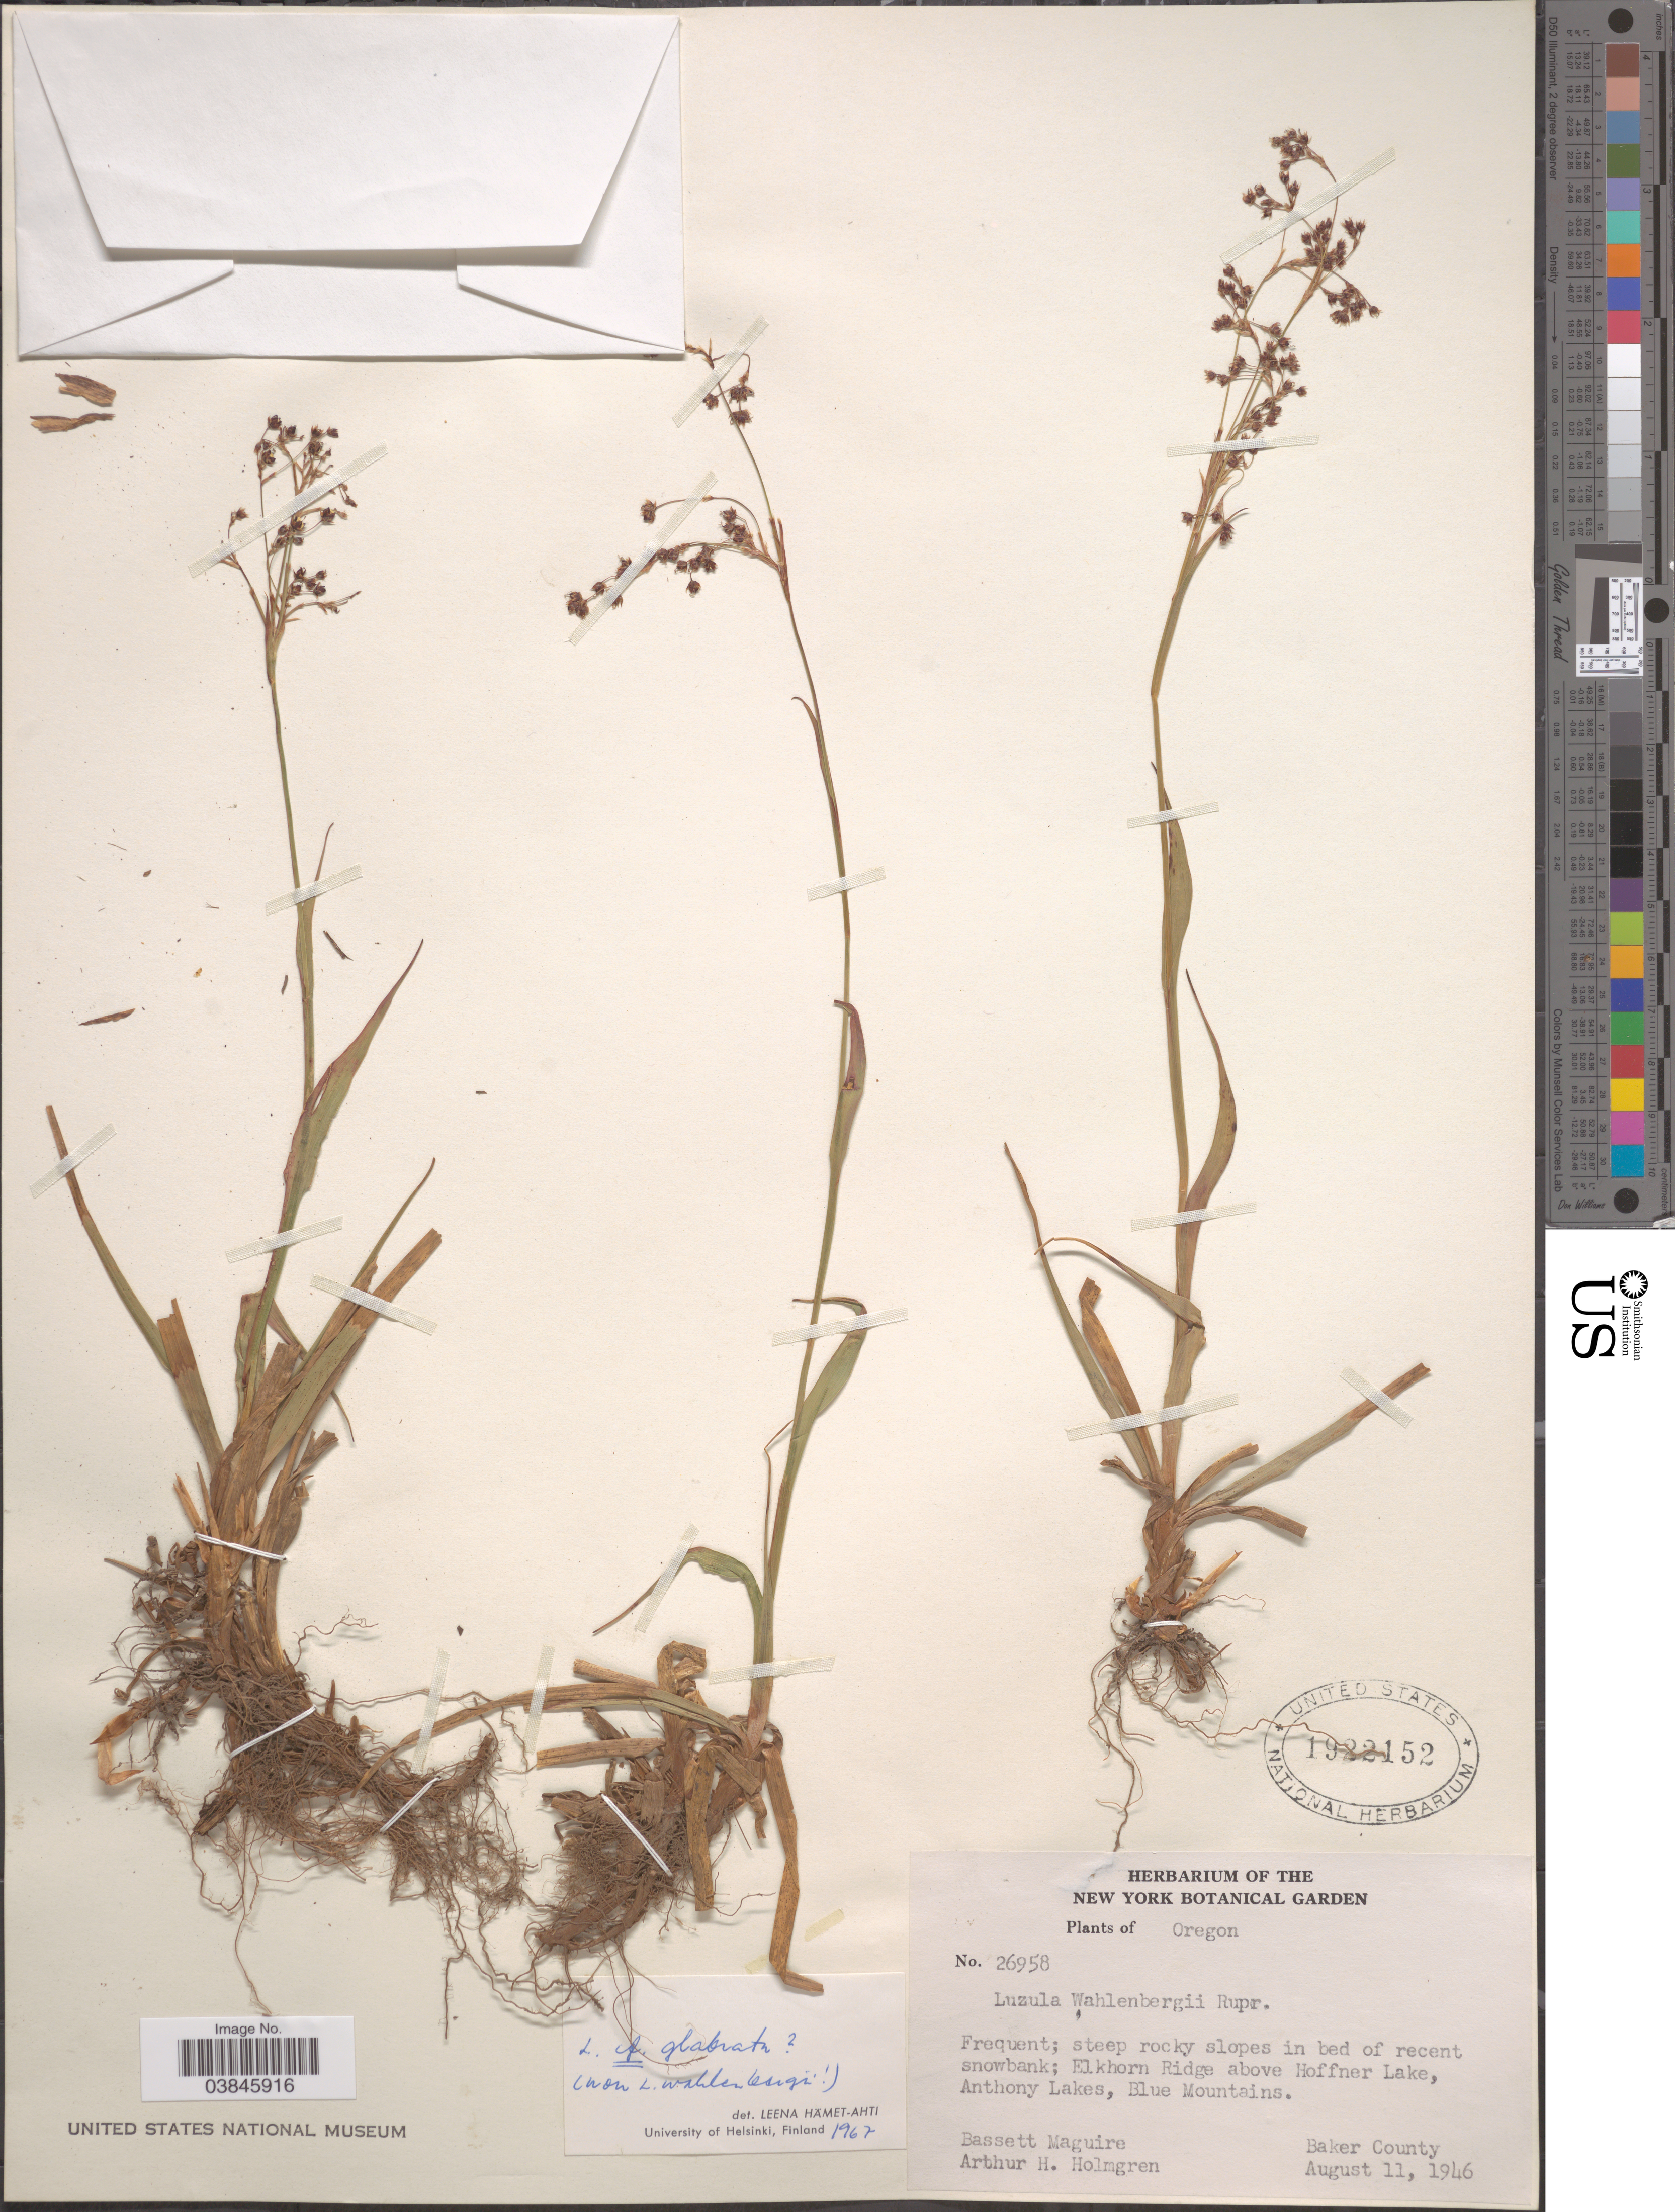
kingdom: Plantae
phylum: Tracheophyta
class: Liliopsida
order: Poales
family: Juncaceae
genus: Luzula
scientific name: Luzula glabrata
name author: (Hoppe) Desv.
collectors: B. Maguire & A. H. Holmgren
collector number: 26958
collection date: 1946-08-11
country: United States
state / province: Oregon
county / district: Baker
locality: Elkhorn Ridge above Hoffner Lake, Anthony Lakes, Blue Mountains. Baker County.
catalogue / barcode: US 1922152